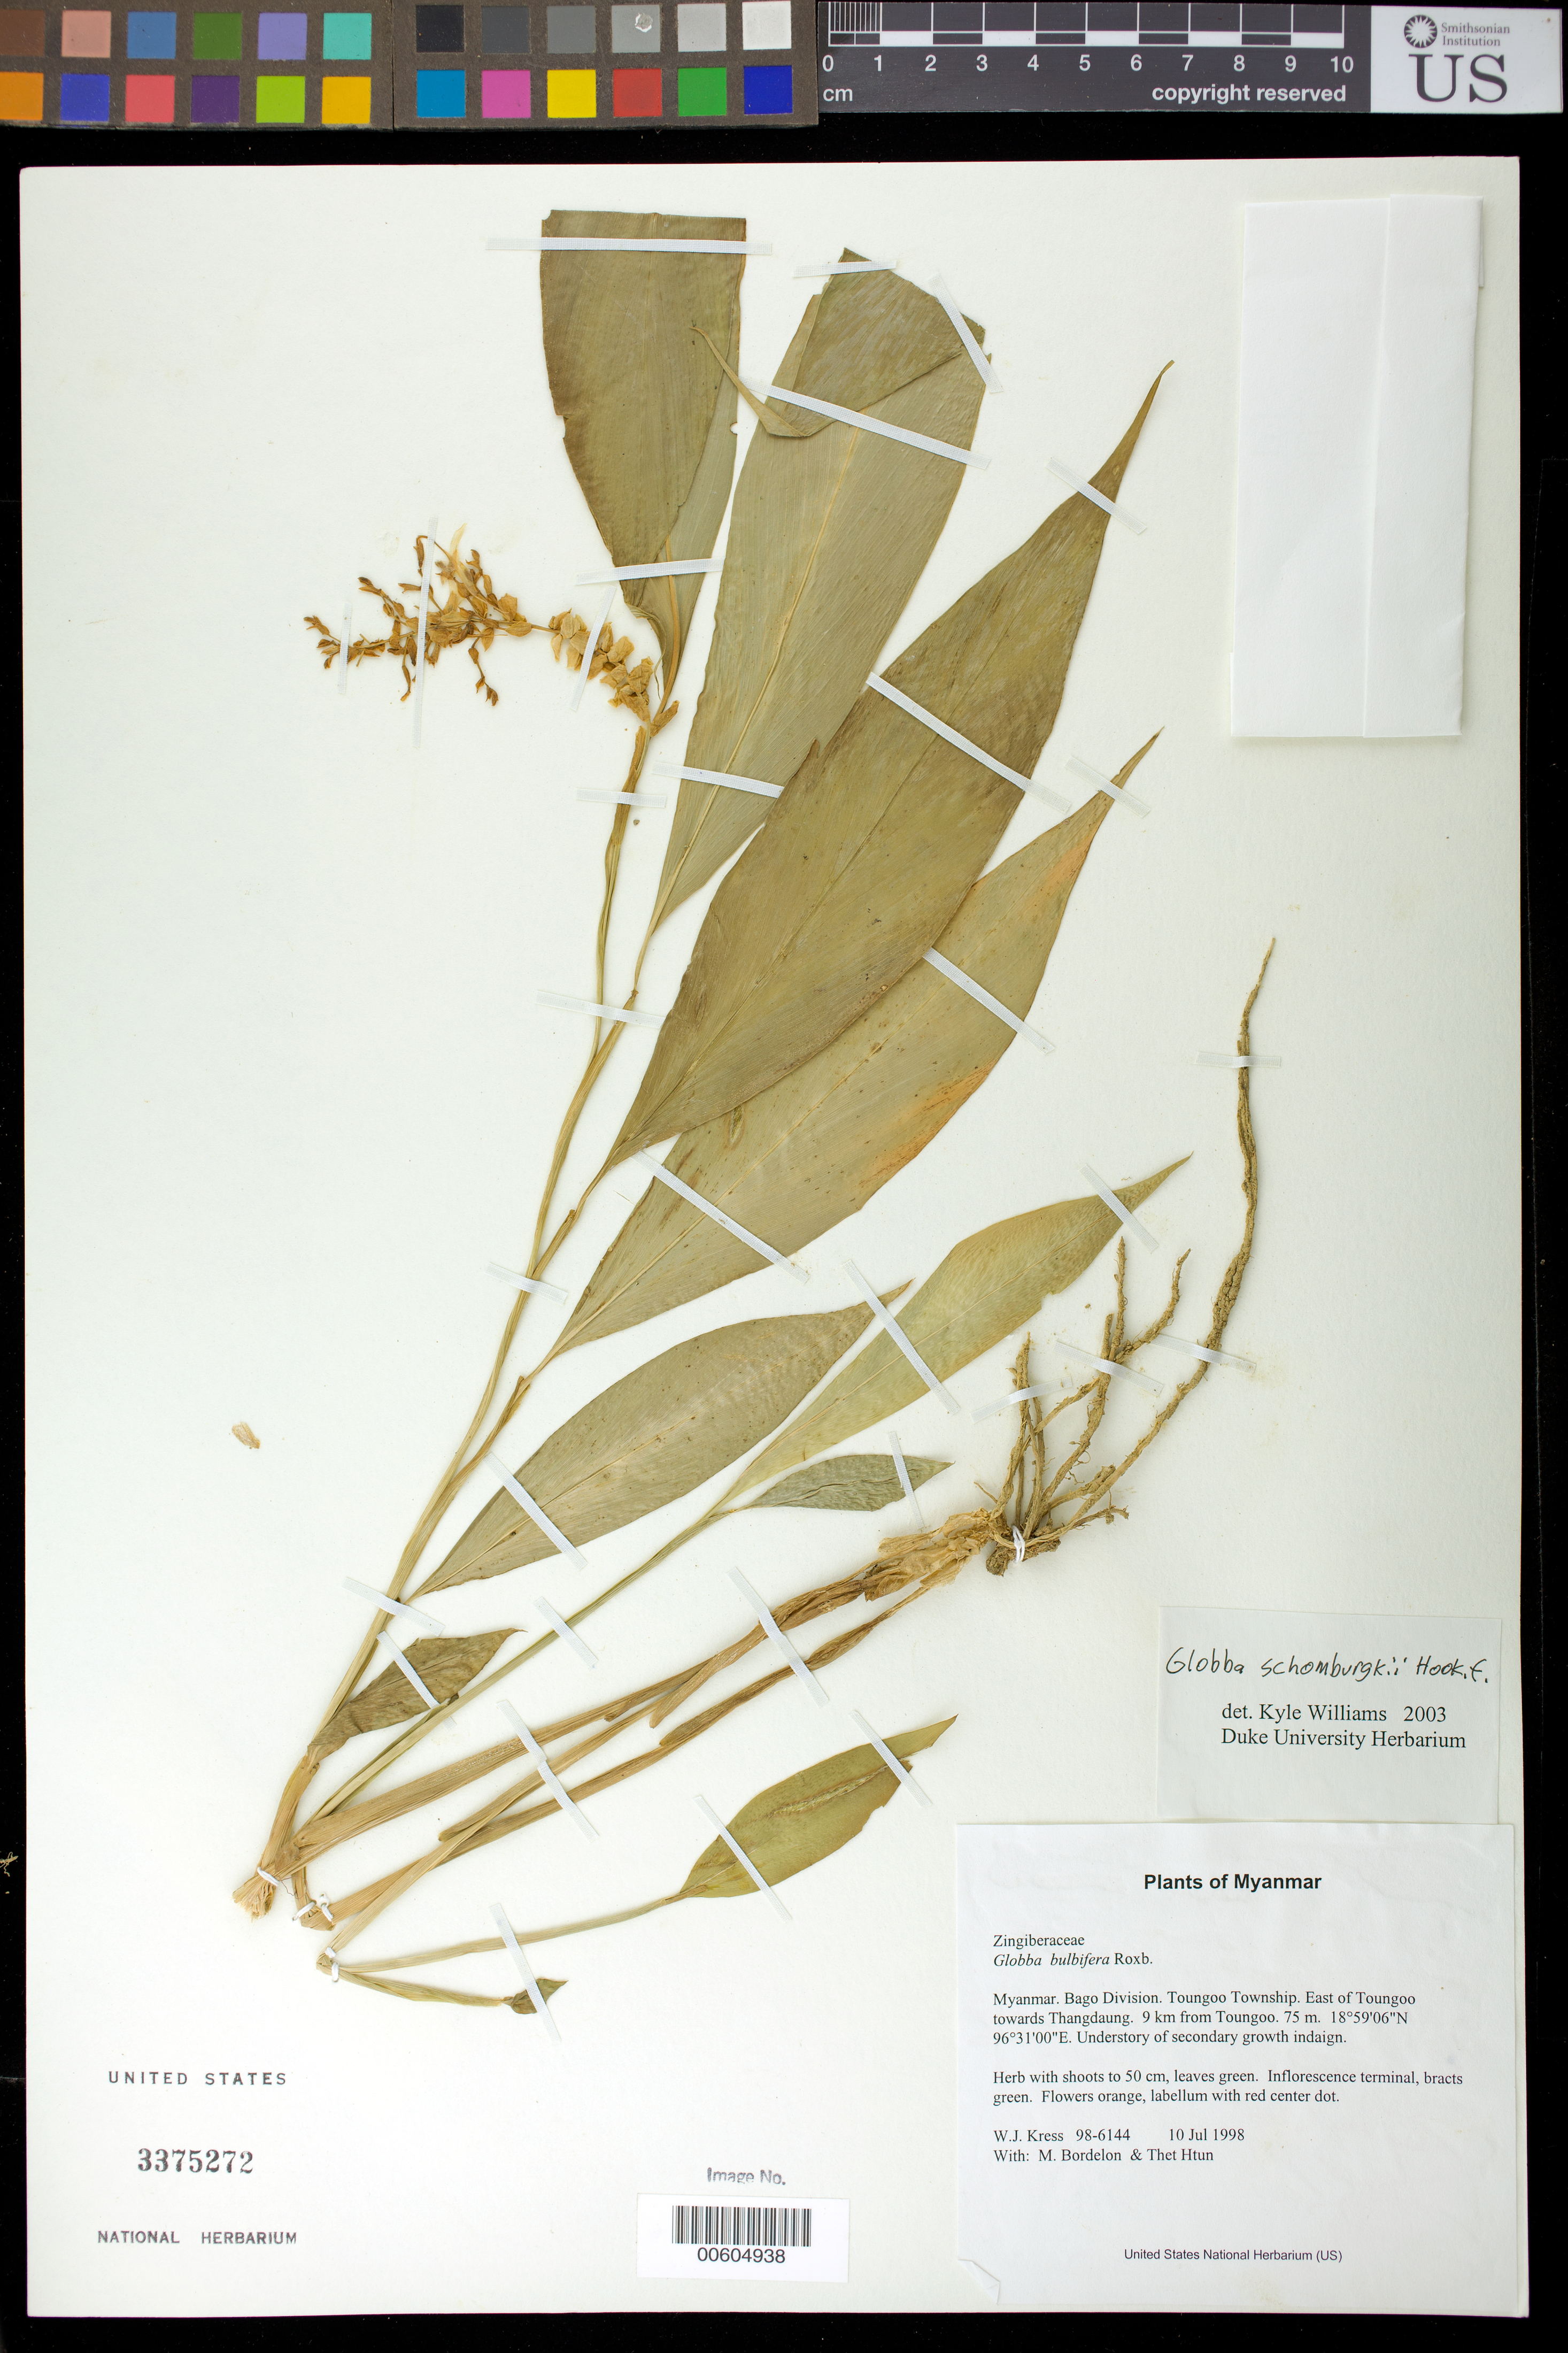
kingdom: Plantae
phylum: Tracheophyta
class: Liliopsida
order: Zingiberales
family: Zingiberaceae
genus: Globba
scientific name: Globba schomburgkii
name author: Hook. f.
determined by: Williams, K. J.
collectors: W. J. Kress, M. Bordelon & Thet Htun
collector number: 98-6144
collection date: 1998-07-10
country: Myanmar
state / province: Bago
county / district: Toungoo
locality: East of Toungoo towards Thangdaung. 9 km from Toungoo.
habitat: Understory of secondary growth indaign.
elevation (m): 75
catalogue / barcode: US 3375272